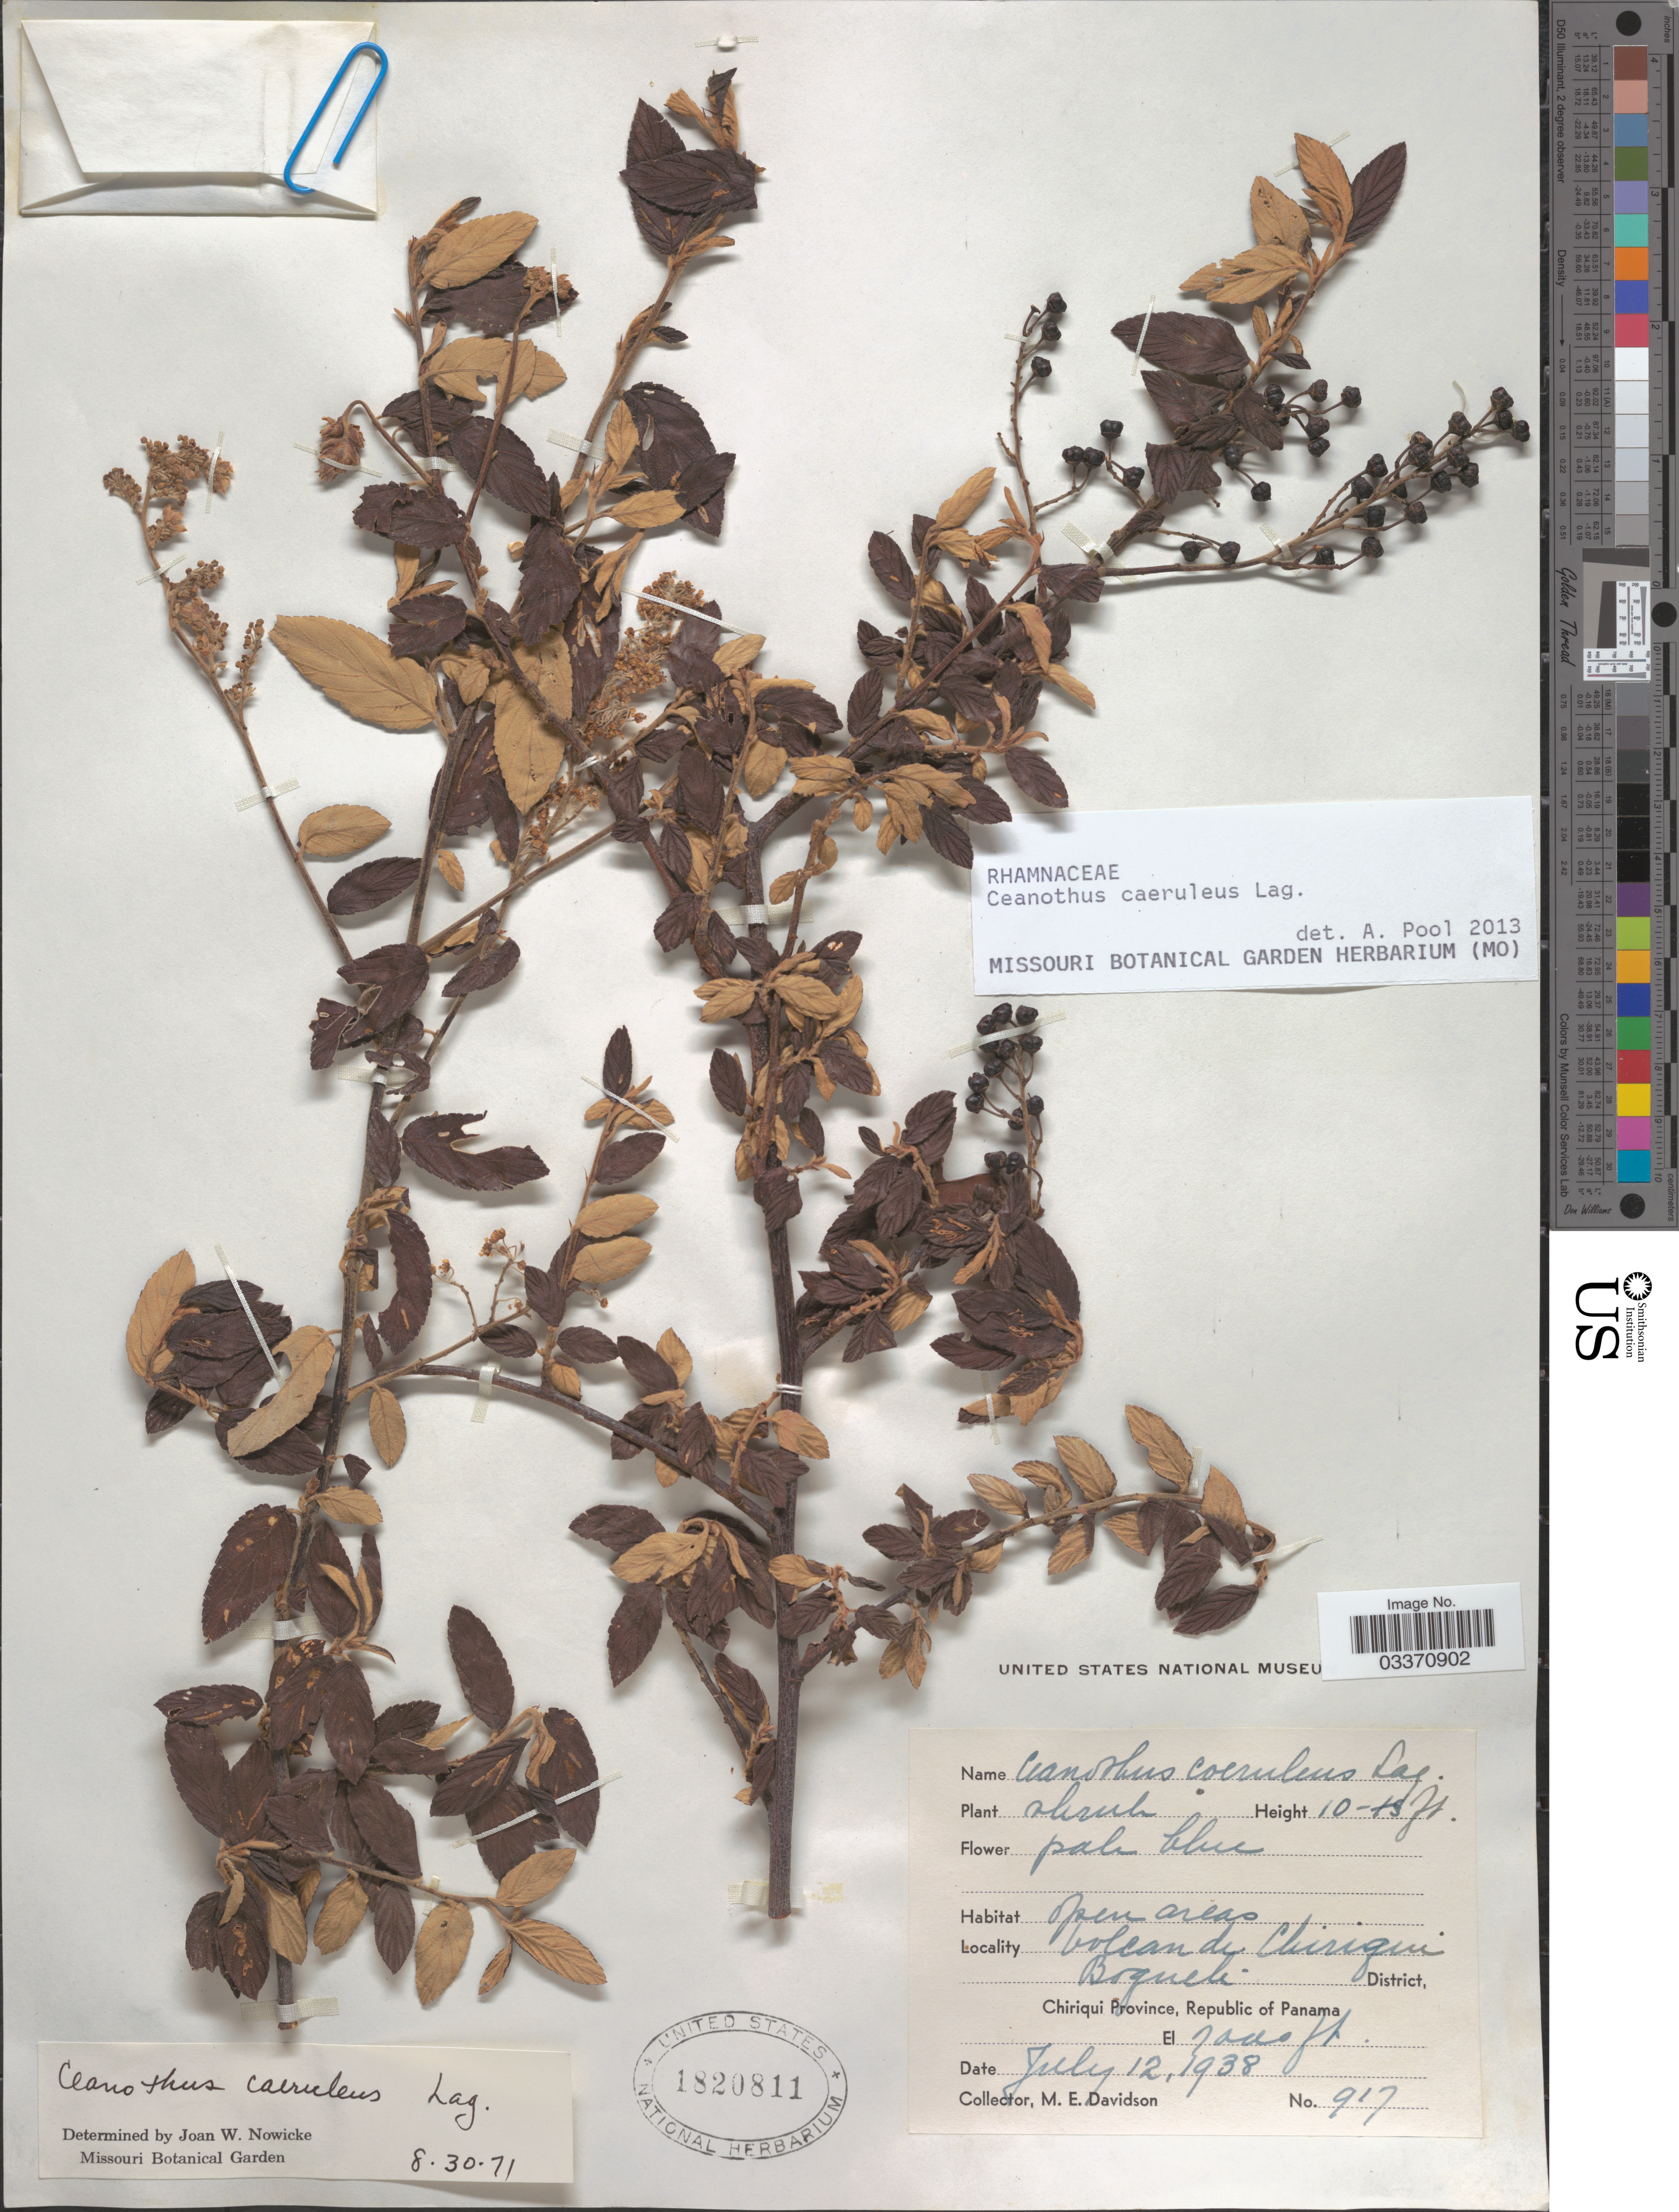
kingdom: Plantae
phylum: Tracheophyta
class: Magnoliopsida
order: Rosales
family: Rhamnaceae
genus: Ceanothus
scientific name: Ceanothus caeruleus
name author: Lag.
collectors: M. E. Davidson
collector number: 917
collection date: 1938-07-12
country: Panama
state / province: Chiriqui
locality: Volcan de Chirique, Boquete District.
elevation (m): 2134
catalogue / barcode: US 1820811